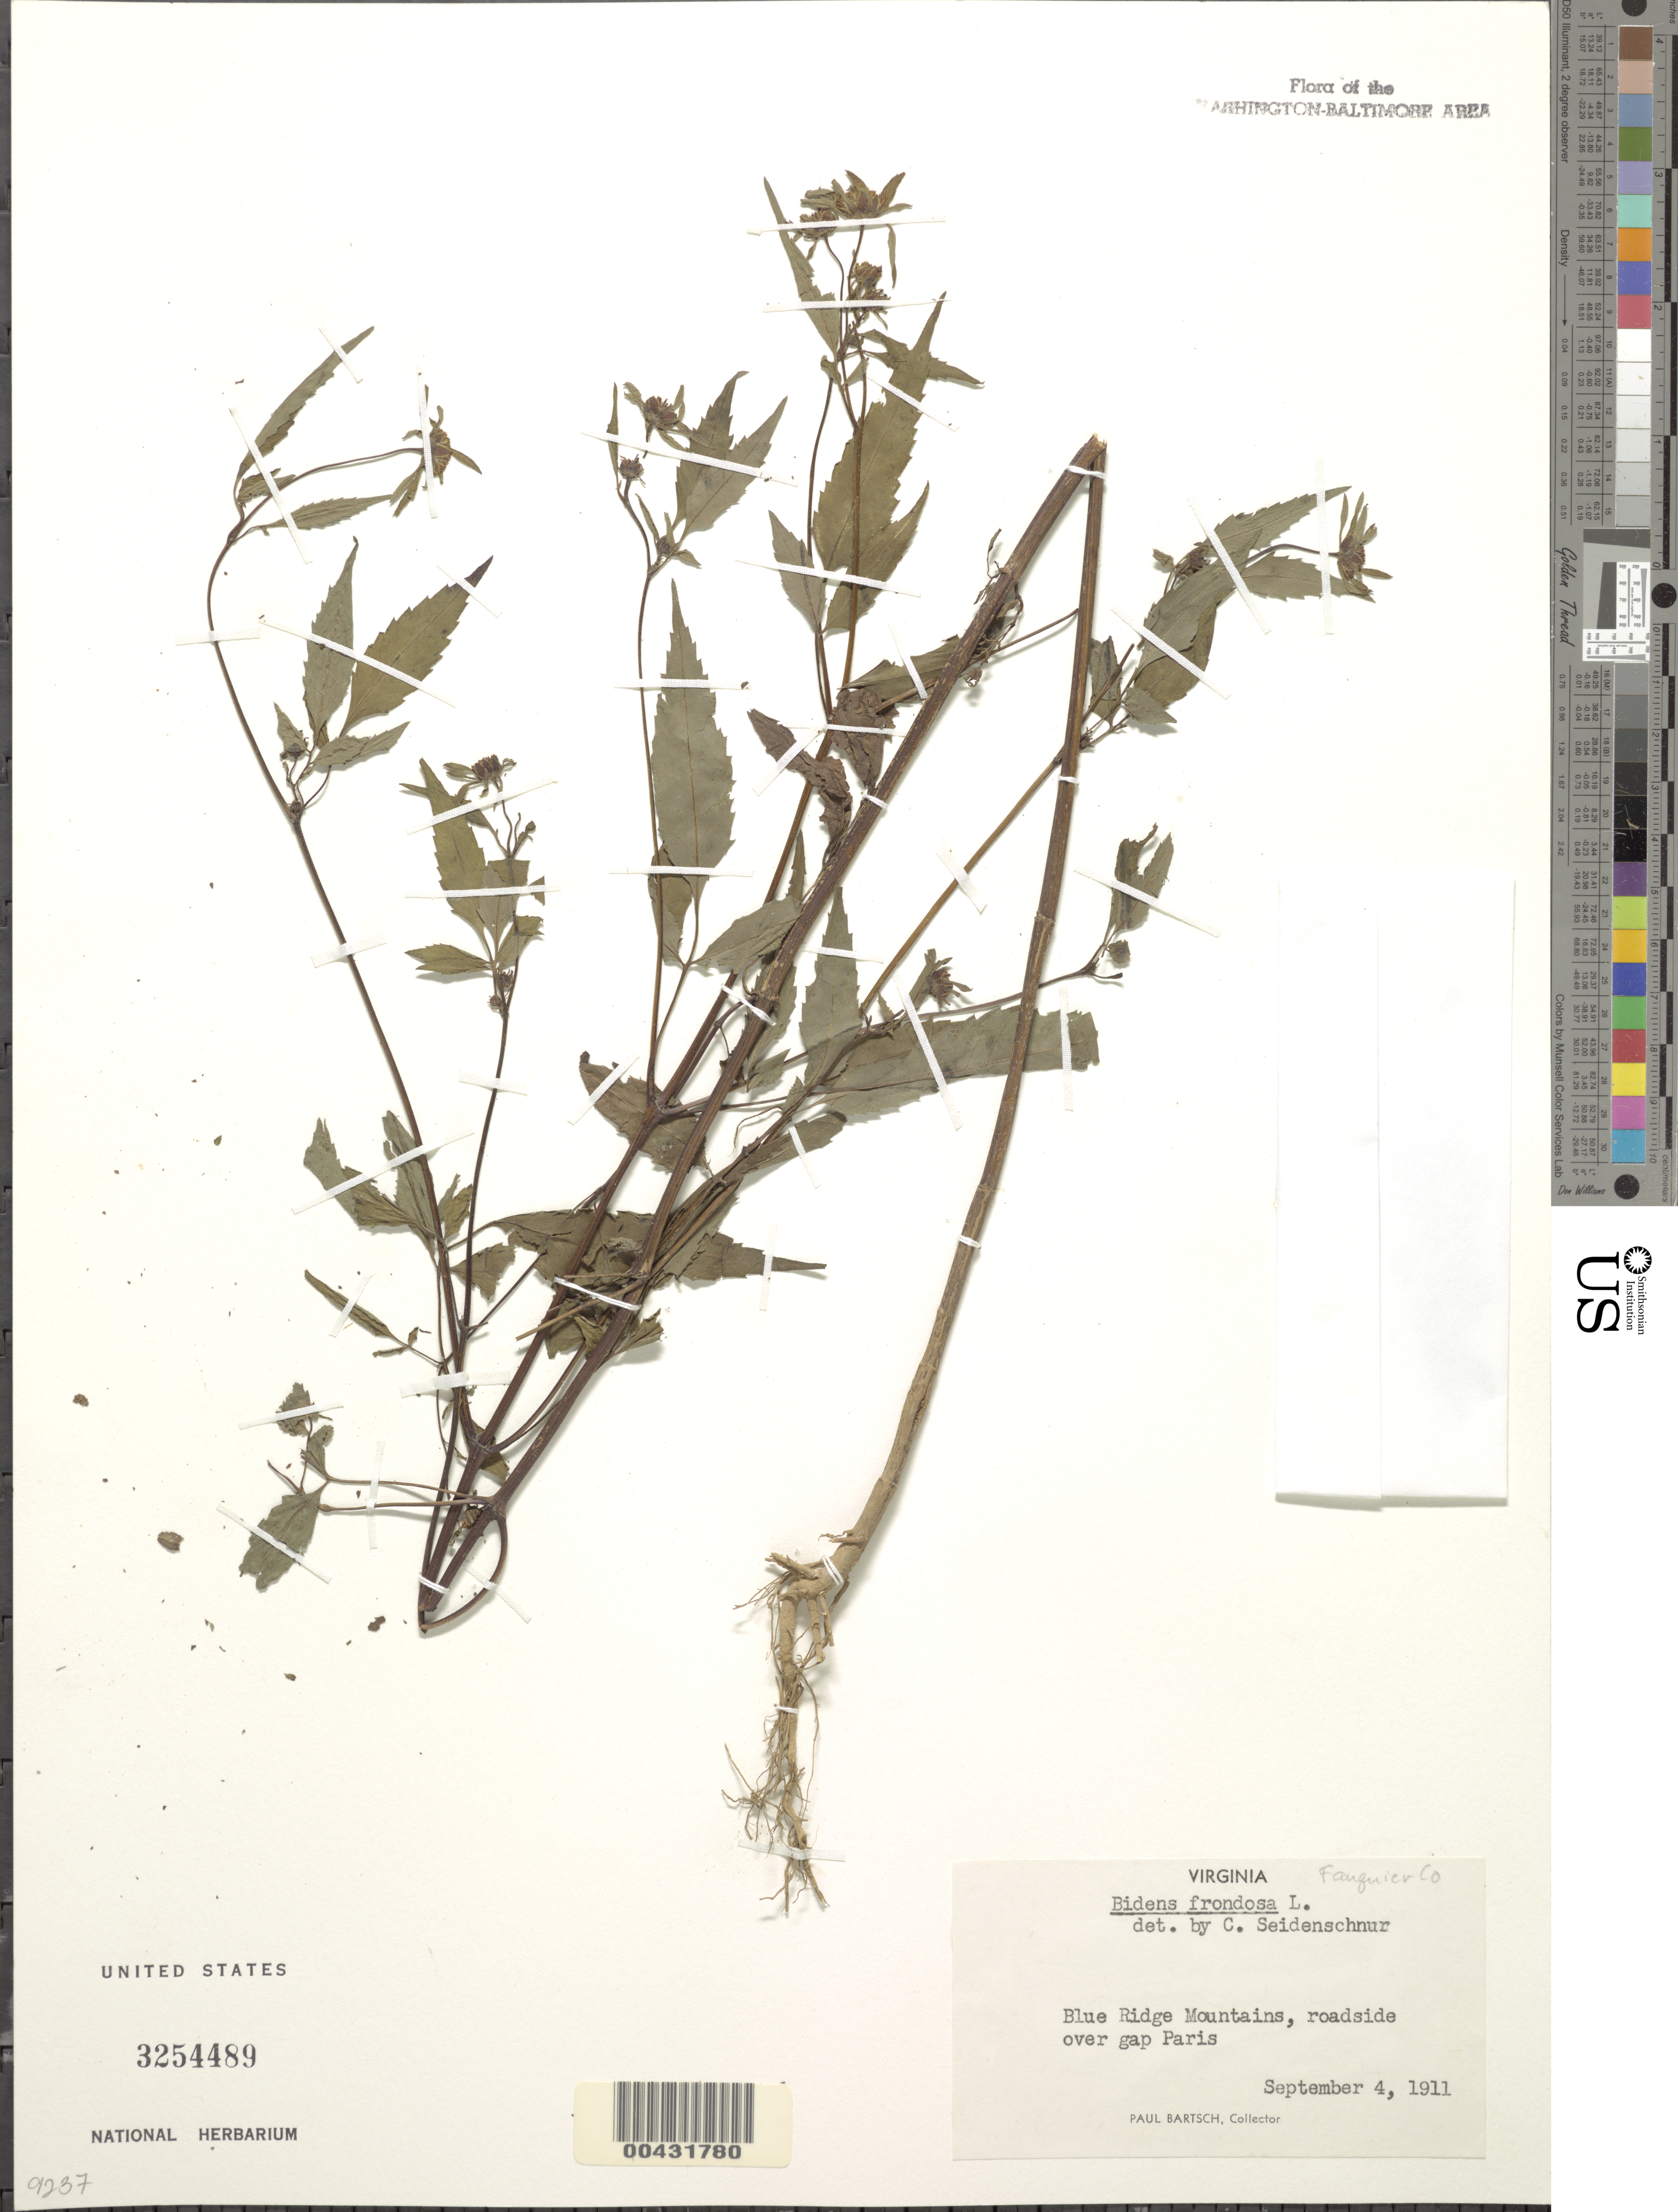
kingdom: Plantae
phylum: Tracheophyta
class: Magnoliopsida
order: Asterales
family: Asteraceae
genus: Bidens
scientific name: Bidens frondosa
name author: L.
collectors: P. Bartsch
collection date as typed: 04 Sep 1911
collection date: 1911-09-04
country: United States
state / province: Virginia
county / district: Fauquier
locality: Blue Ridge Mountains, gap at Paris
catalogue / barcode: US 3254489